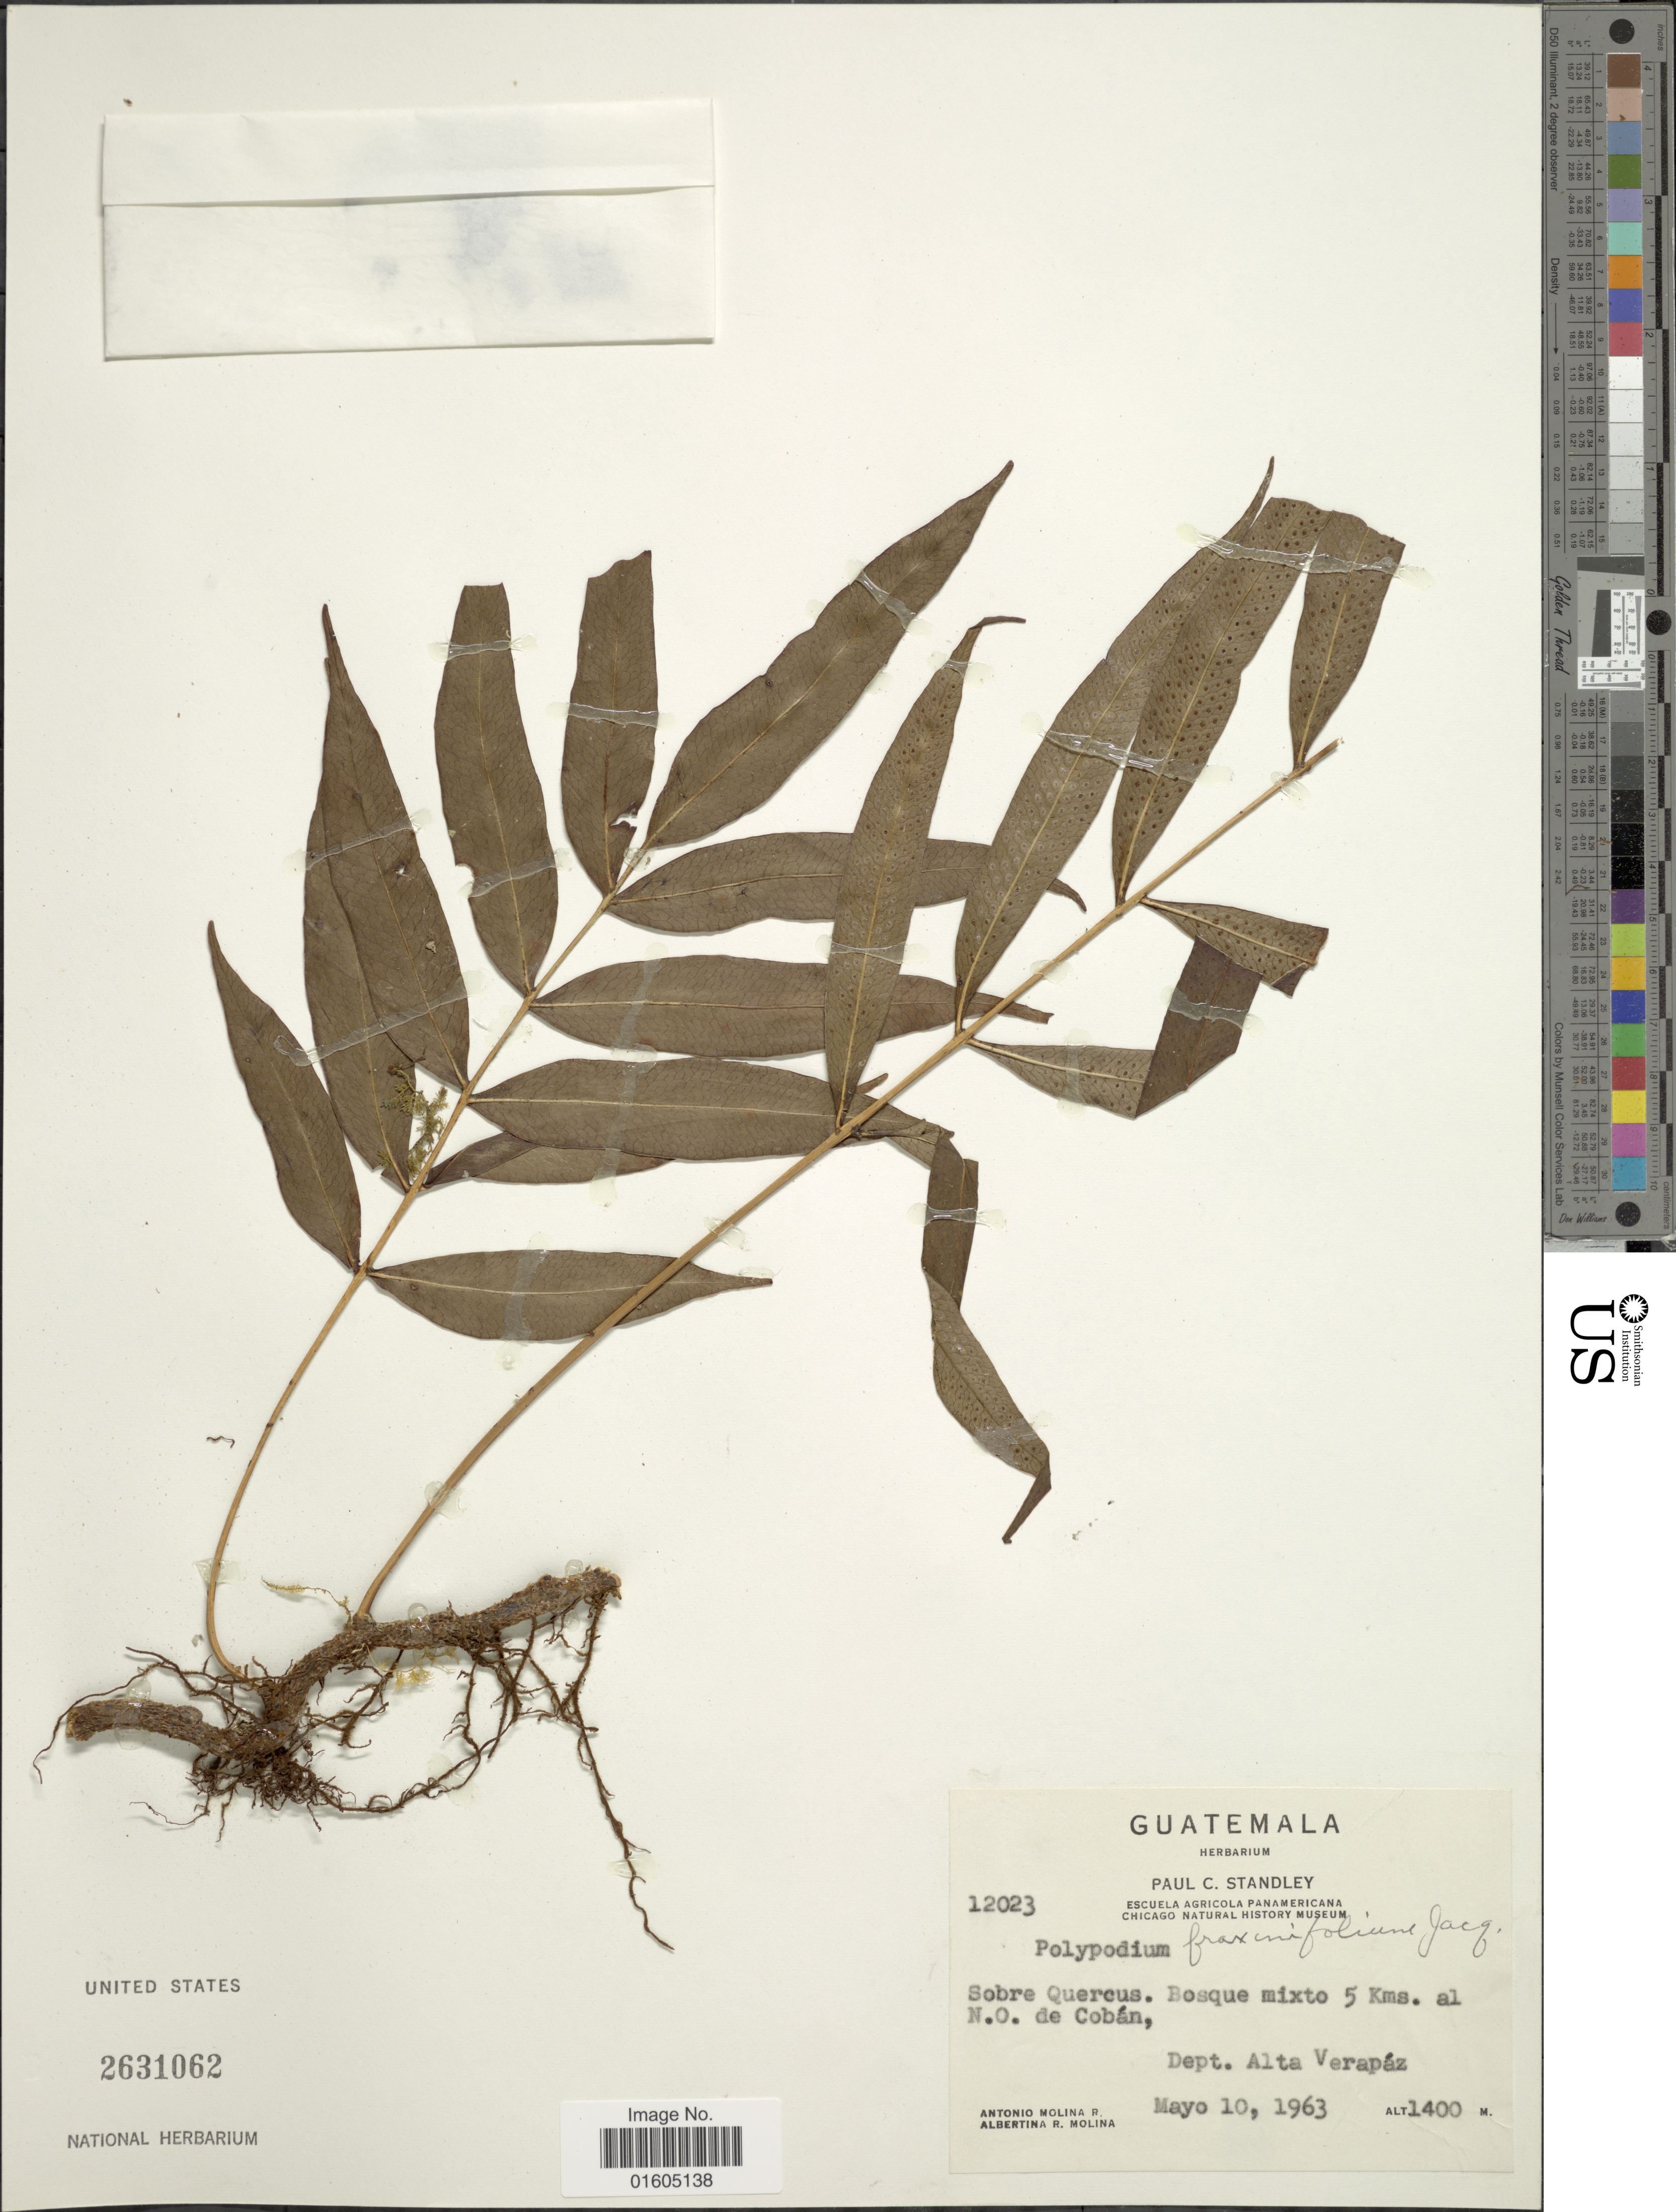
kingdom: Plantae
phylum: Tracheophyta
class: Polypodiopsida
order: Polypodiales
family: Polypodiaceae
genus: Serpocaulon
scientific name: Serpocaulon fraxinifolium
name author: (Jacq.) A.R. Sm.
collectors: A. Molina R. & A. R. Molina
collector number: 12023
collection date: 1963-05-10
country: Guatemala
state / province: Alta Verapaz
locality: Guatemala. Sobre Quercus. Bosque mixto 5 Kms. al N. O. de Coban, Dept. Alta Verapaz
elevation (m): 1400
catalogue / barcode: US 2631062